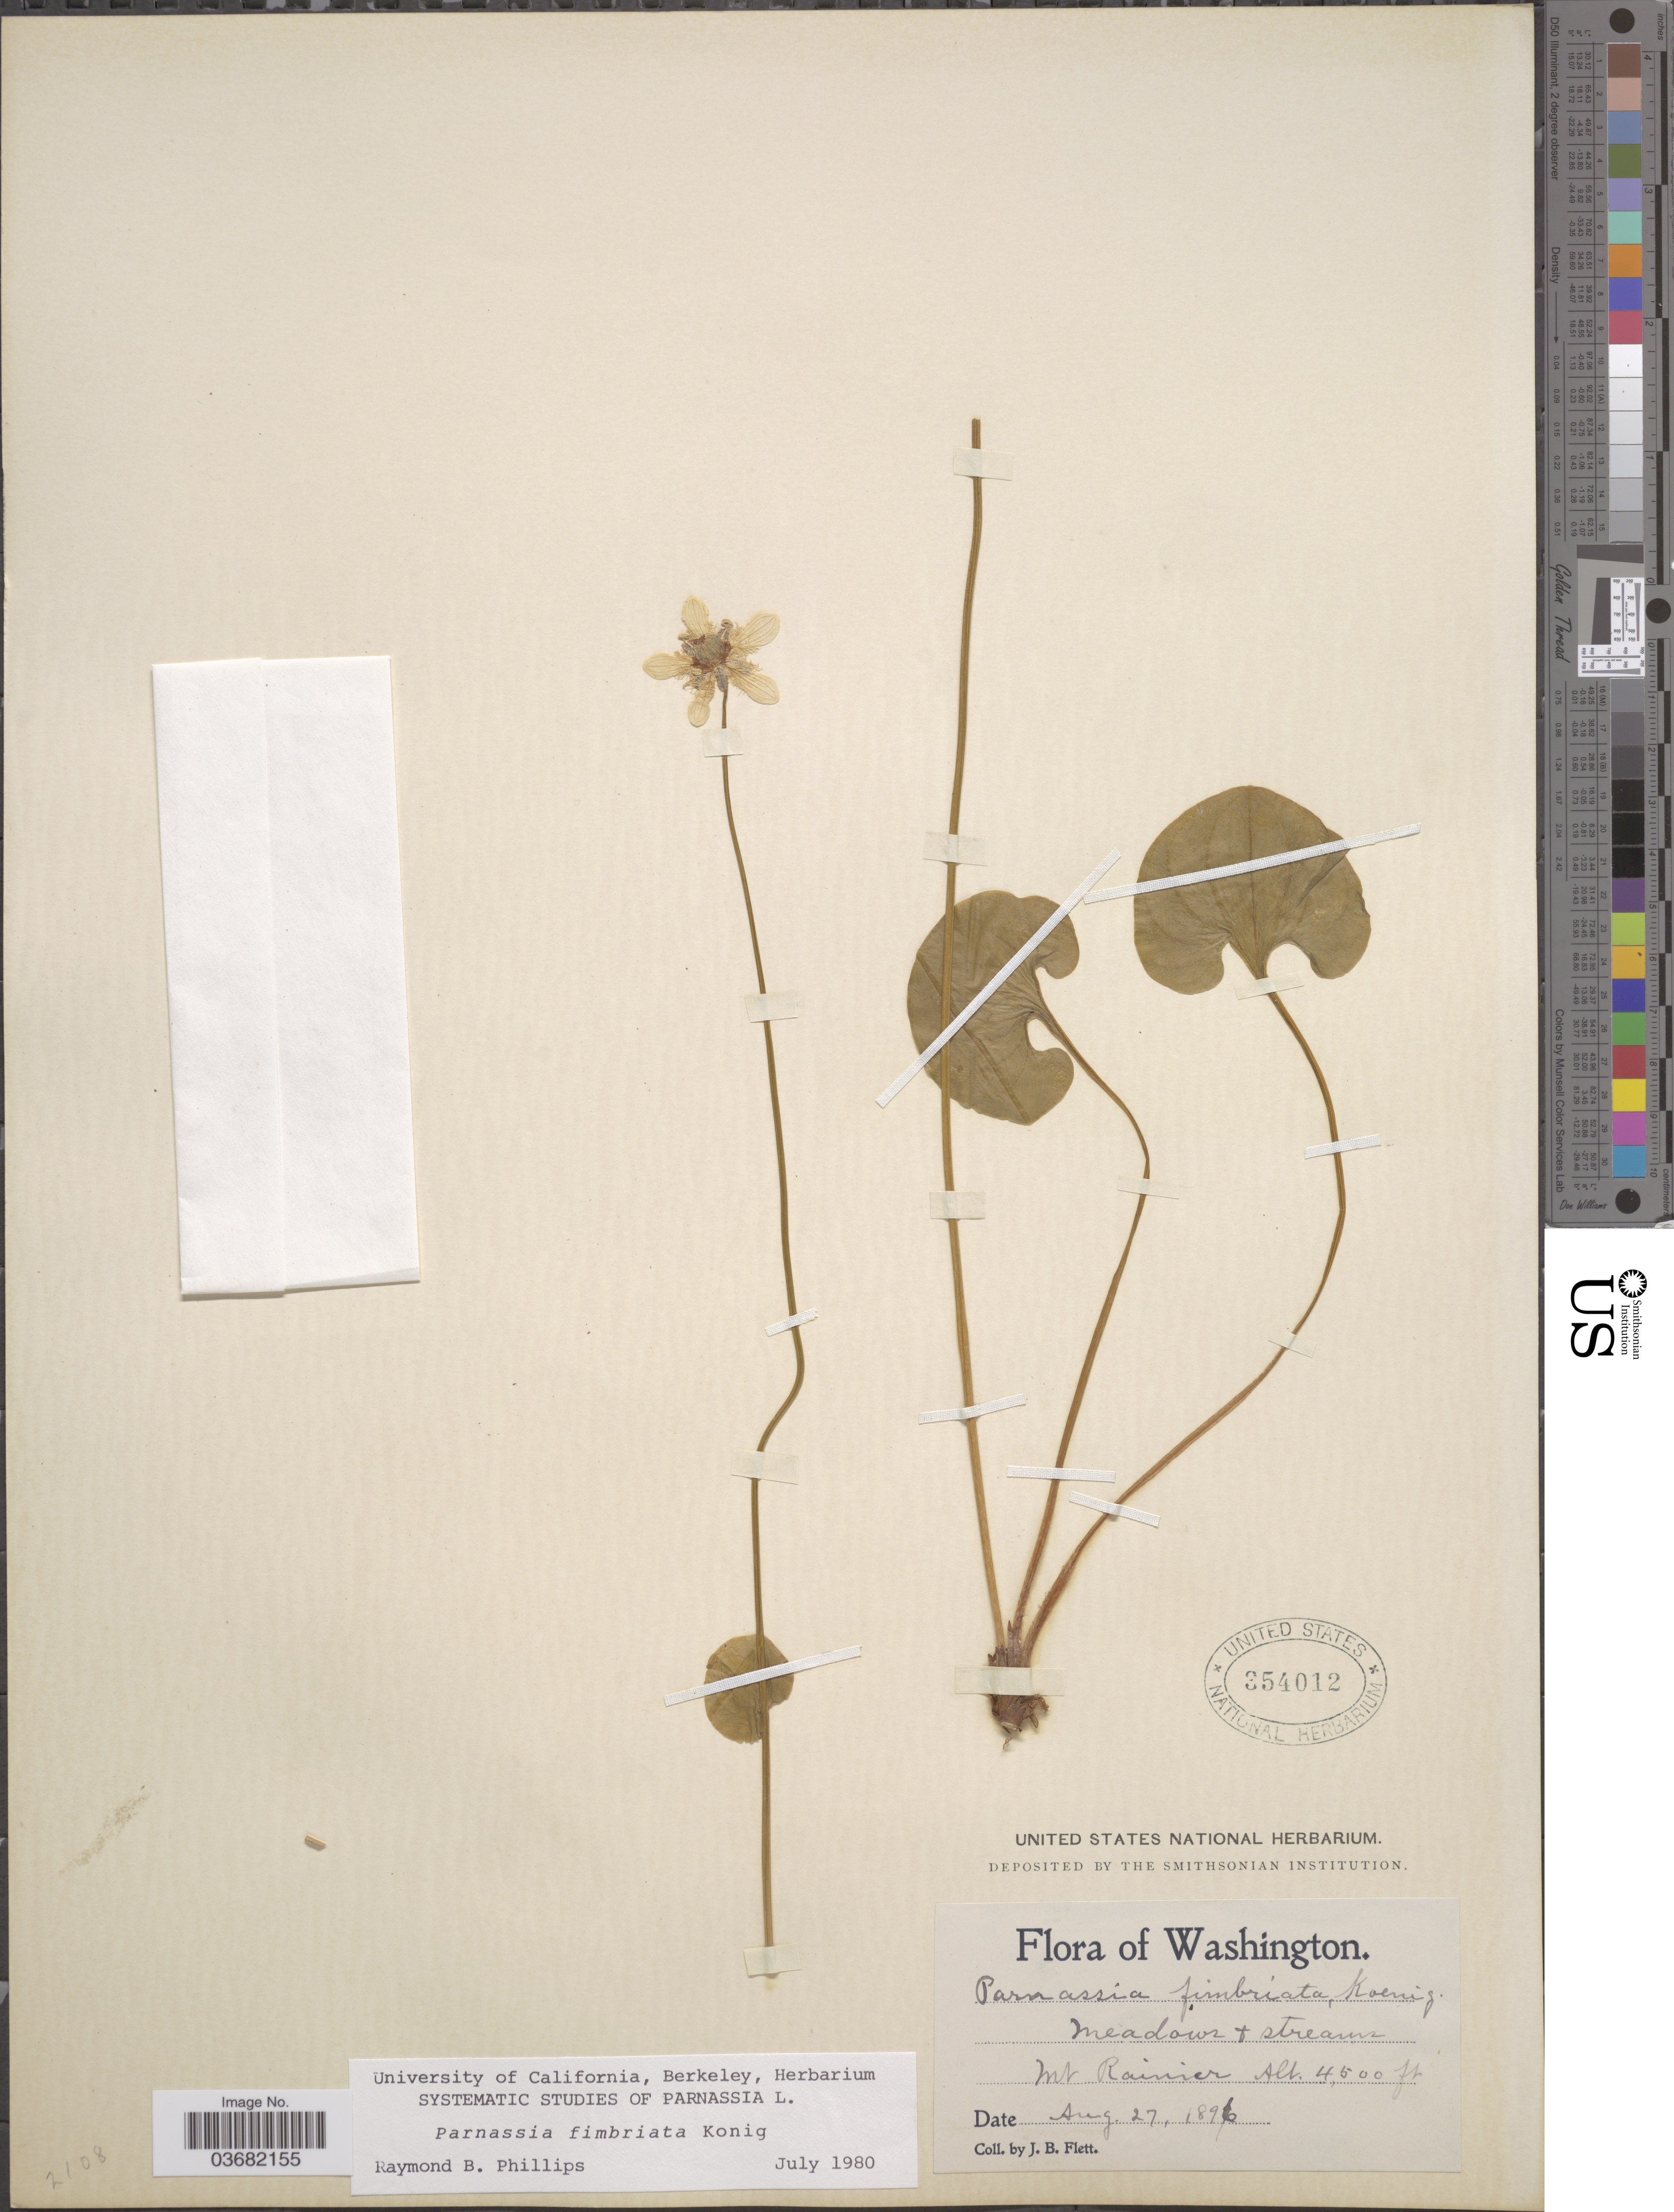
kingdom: Plantae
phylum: Tracheophyta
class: Magnoliopsida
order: Celastrales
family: Parnassiaceae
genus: Parnassia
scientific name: Parnassia fimbriata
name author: K.D. Koenig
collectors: J. Flett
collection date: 1896-08-27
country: United States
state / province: Washington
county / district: Pierce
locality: Mt Rainier.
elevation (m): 1372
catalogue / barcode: US 354012